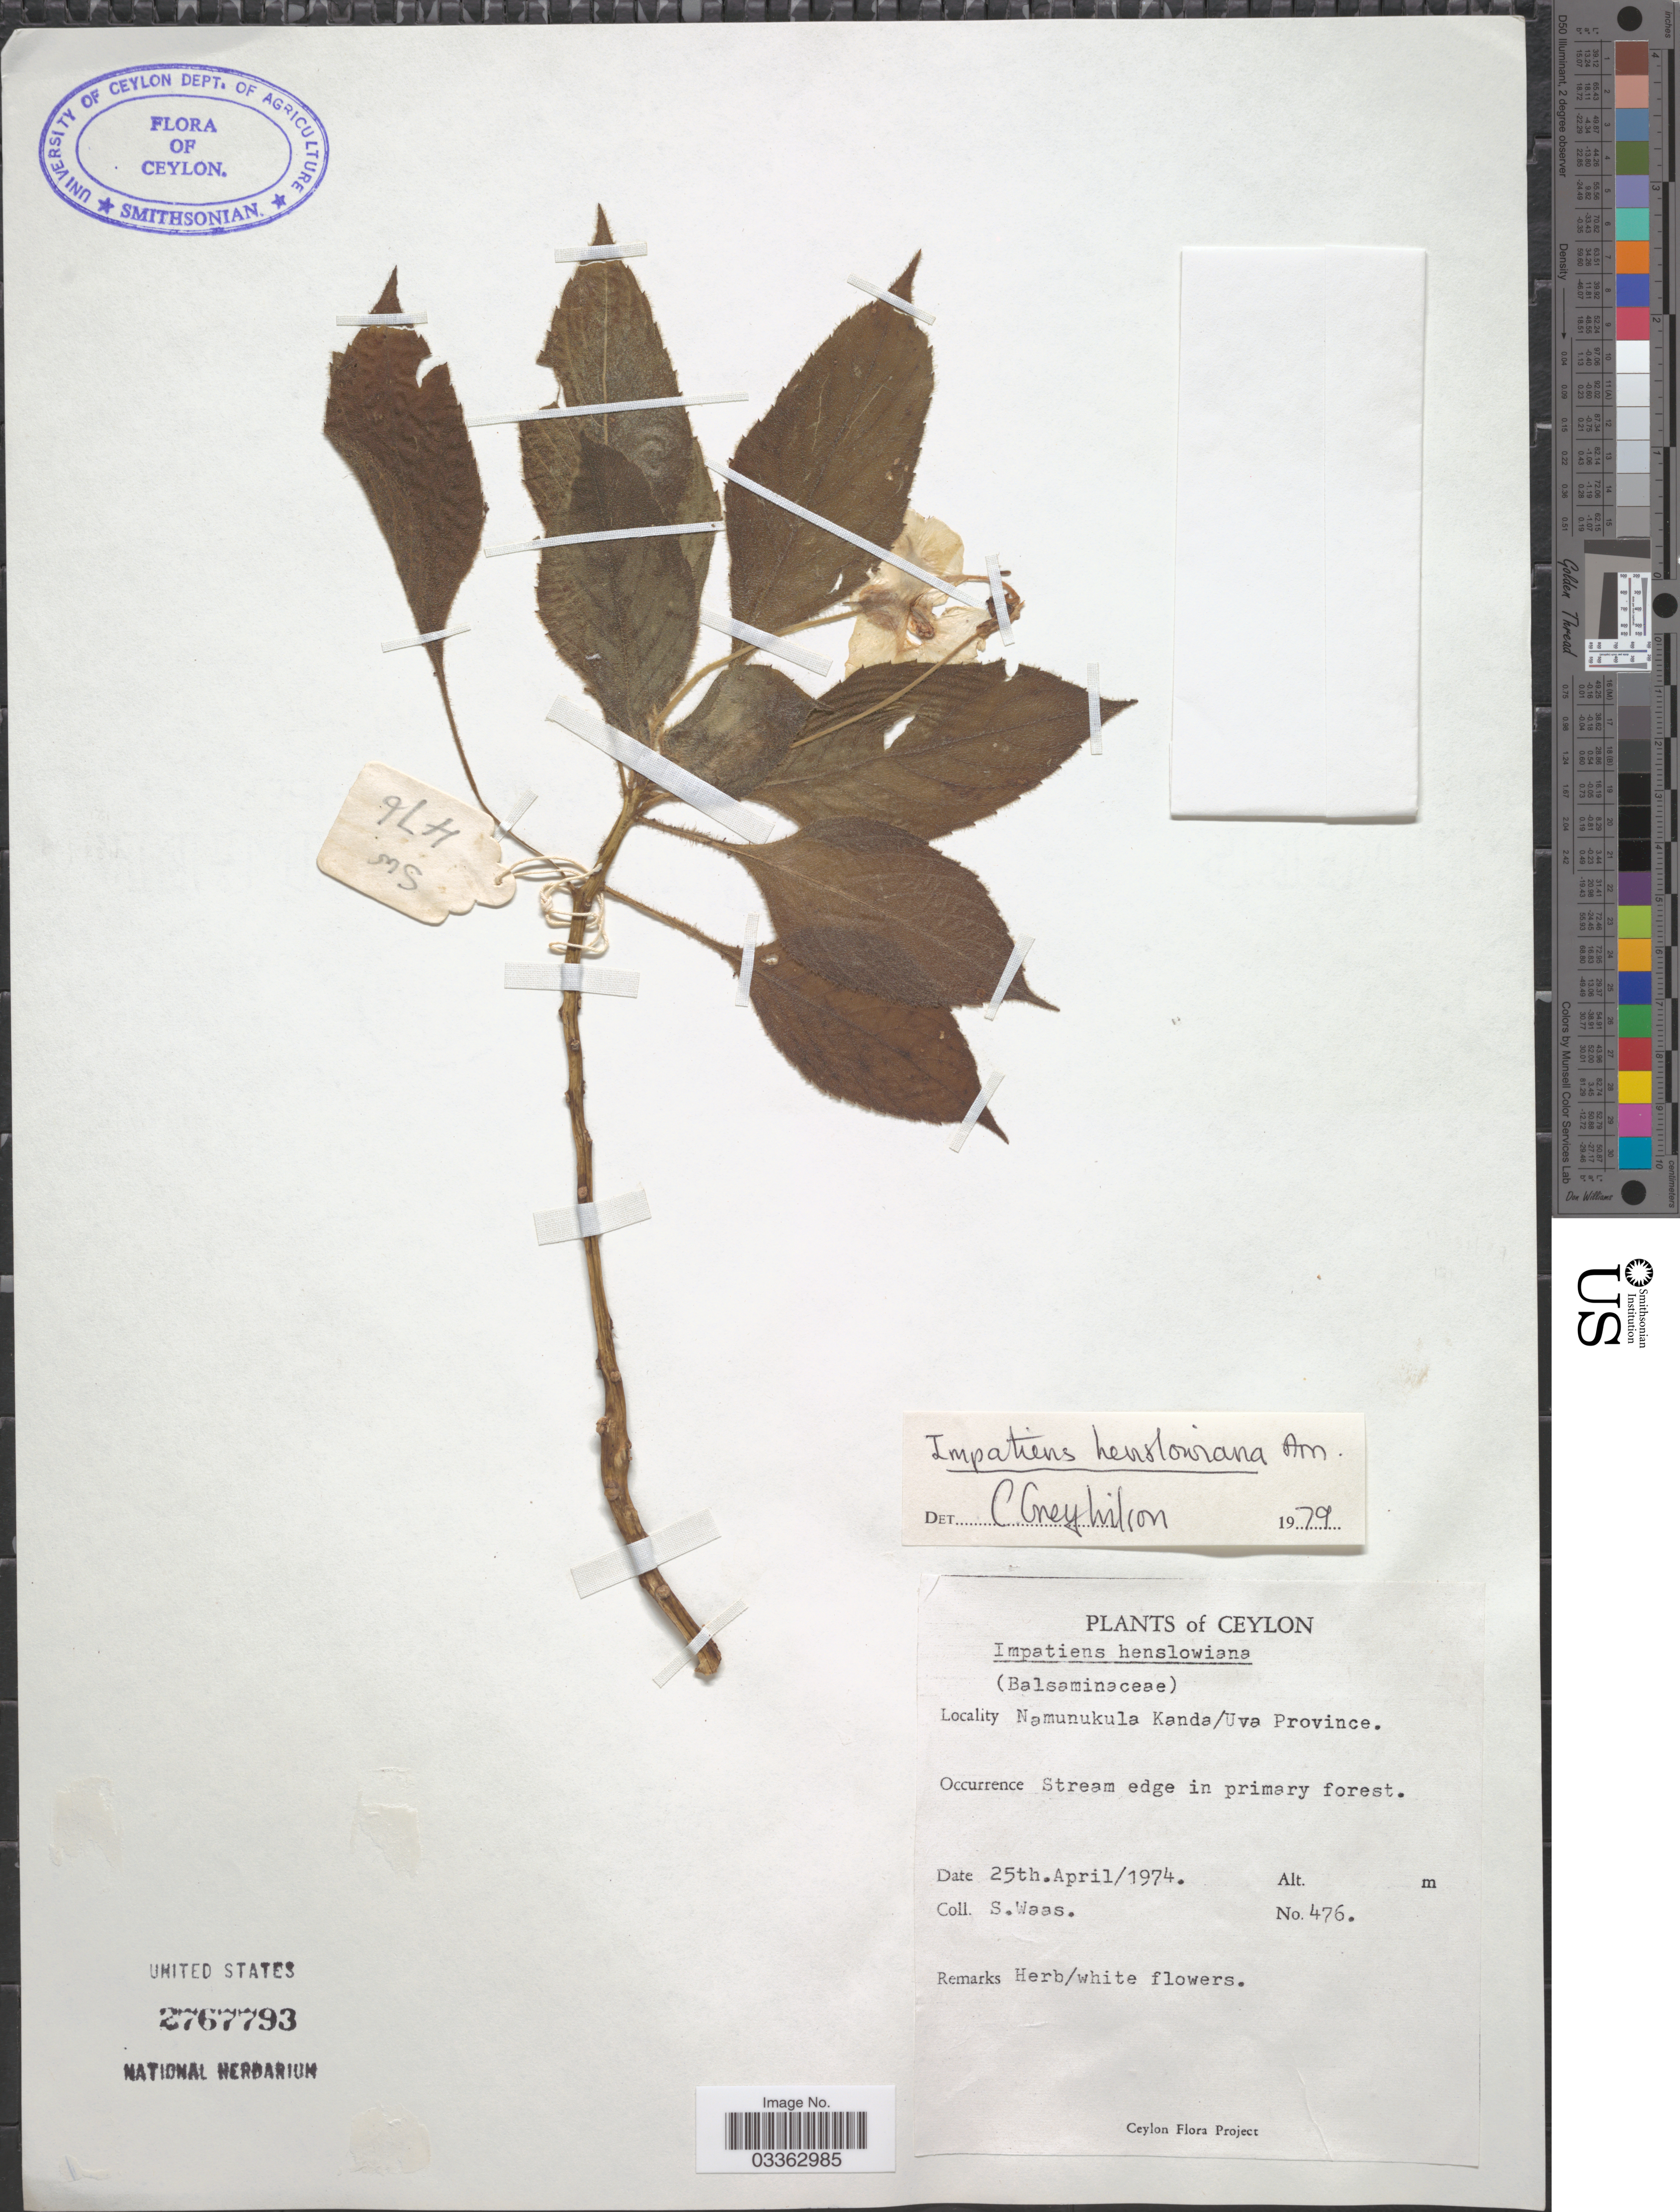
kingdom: Plantae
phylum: Tracheophyta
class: Magnoliopsida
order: Ericales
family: Balsaminaceae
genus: Impatiens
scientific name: Impatiens henslowiana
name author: Arn.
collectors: S. Waas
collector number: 476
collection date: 1974-04-25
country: Sri Lanka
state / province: Uva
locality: Ceylon, Namunukula Kanda.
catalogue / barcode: US 2767793